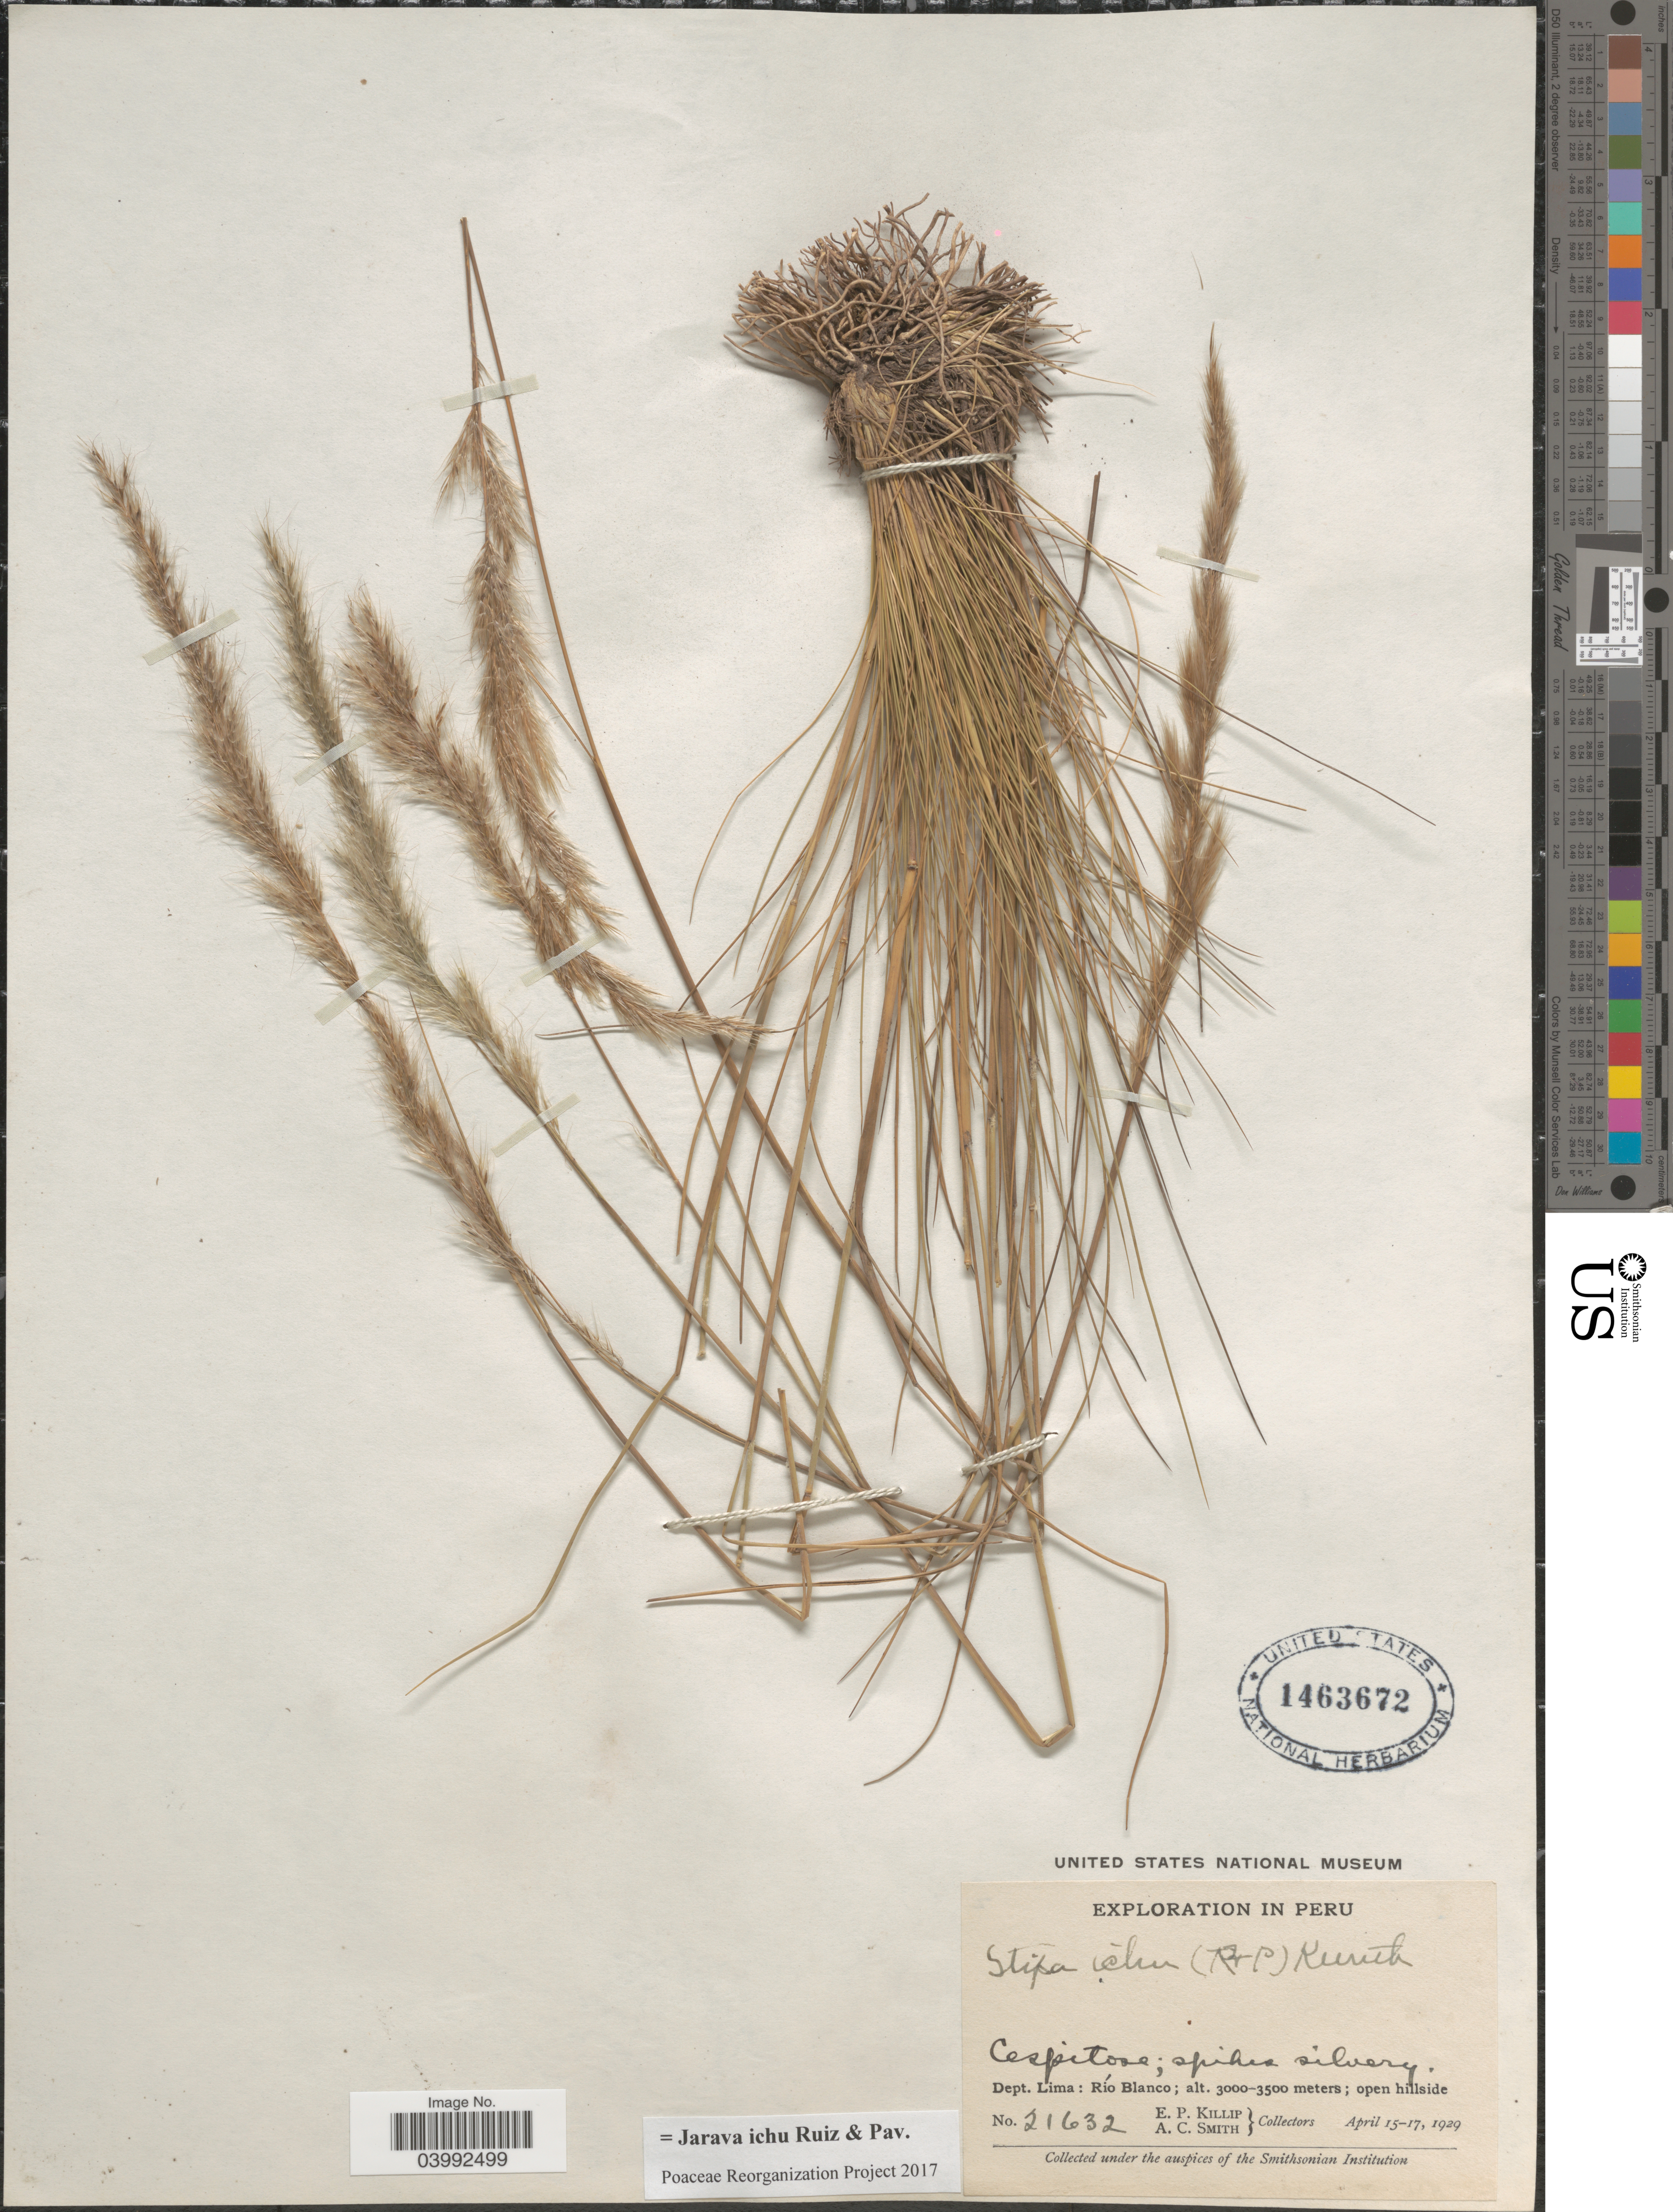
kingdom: Plantae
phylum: Tracheophyta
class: Liliopsida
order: Poales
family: Poaceae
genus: Jarava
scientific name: Jarava ichu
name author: Ruiz & Pav.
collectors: E. P. Killip & A. C. Smith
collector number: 21632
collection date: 1929-04-15/1929-04-17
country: Peru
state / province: Lima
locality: Dept. Lima: Río Blanco.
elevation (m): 3000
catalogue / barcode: US 1463672